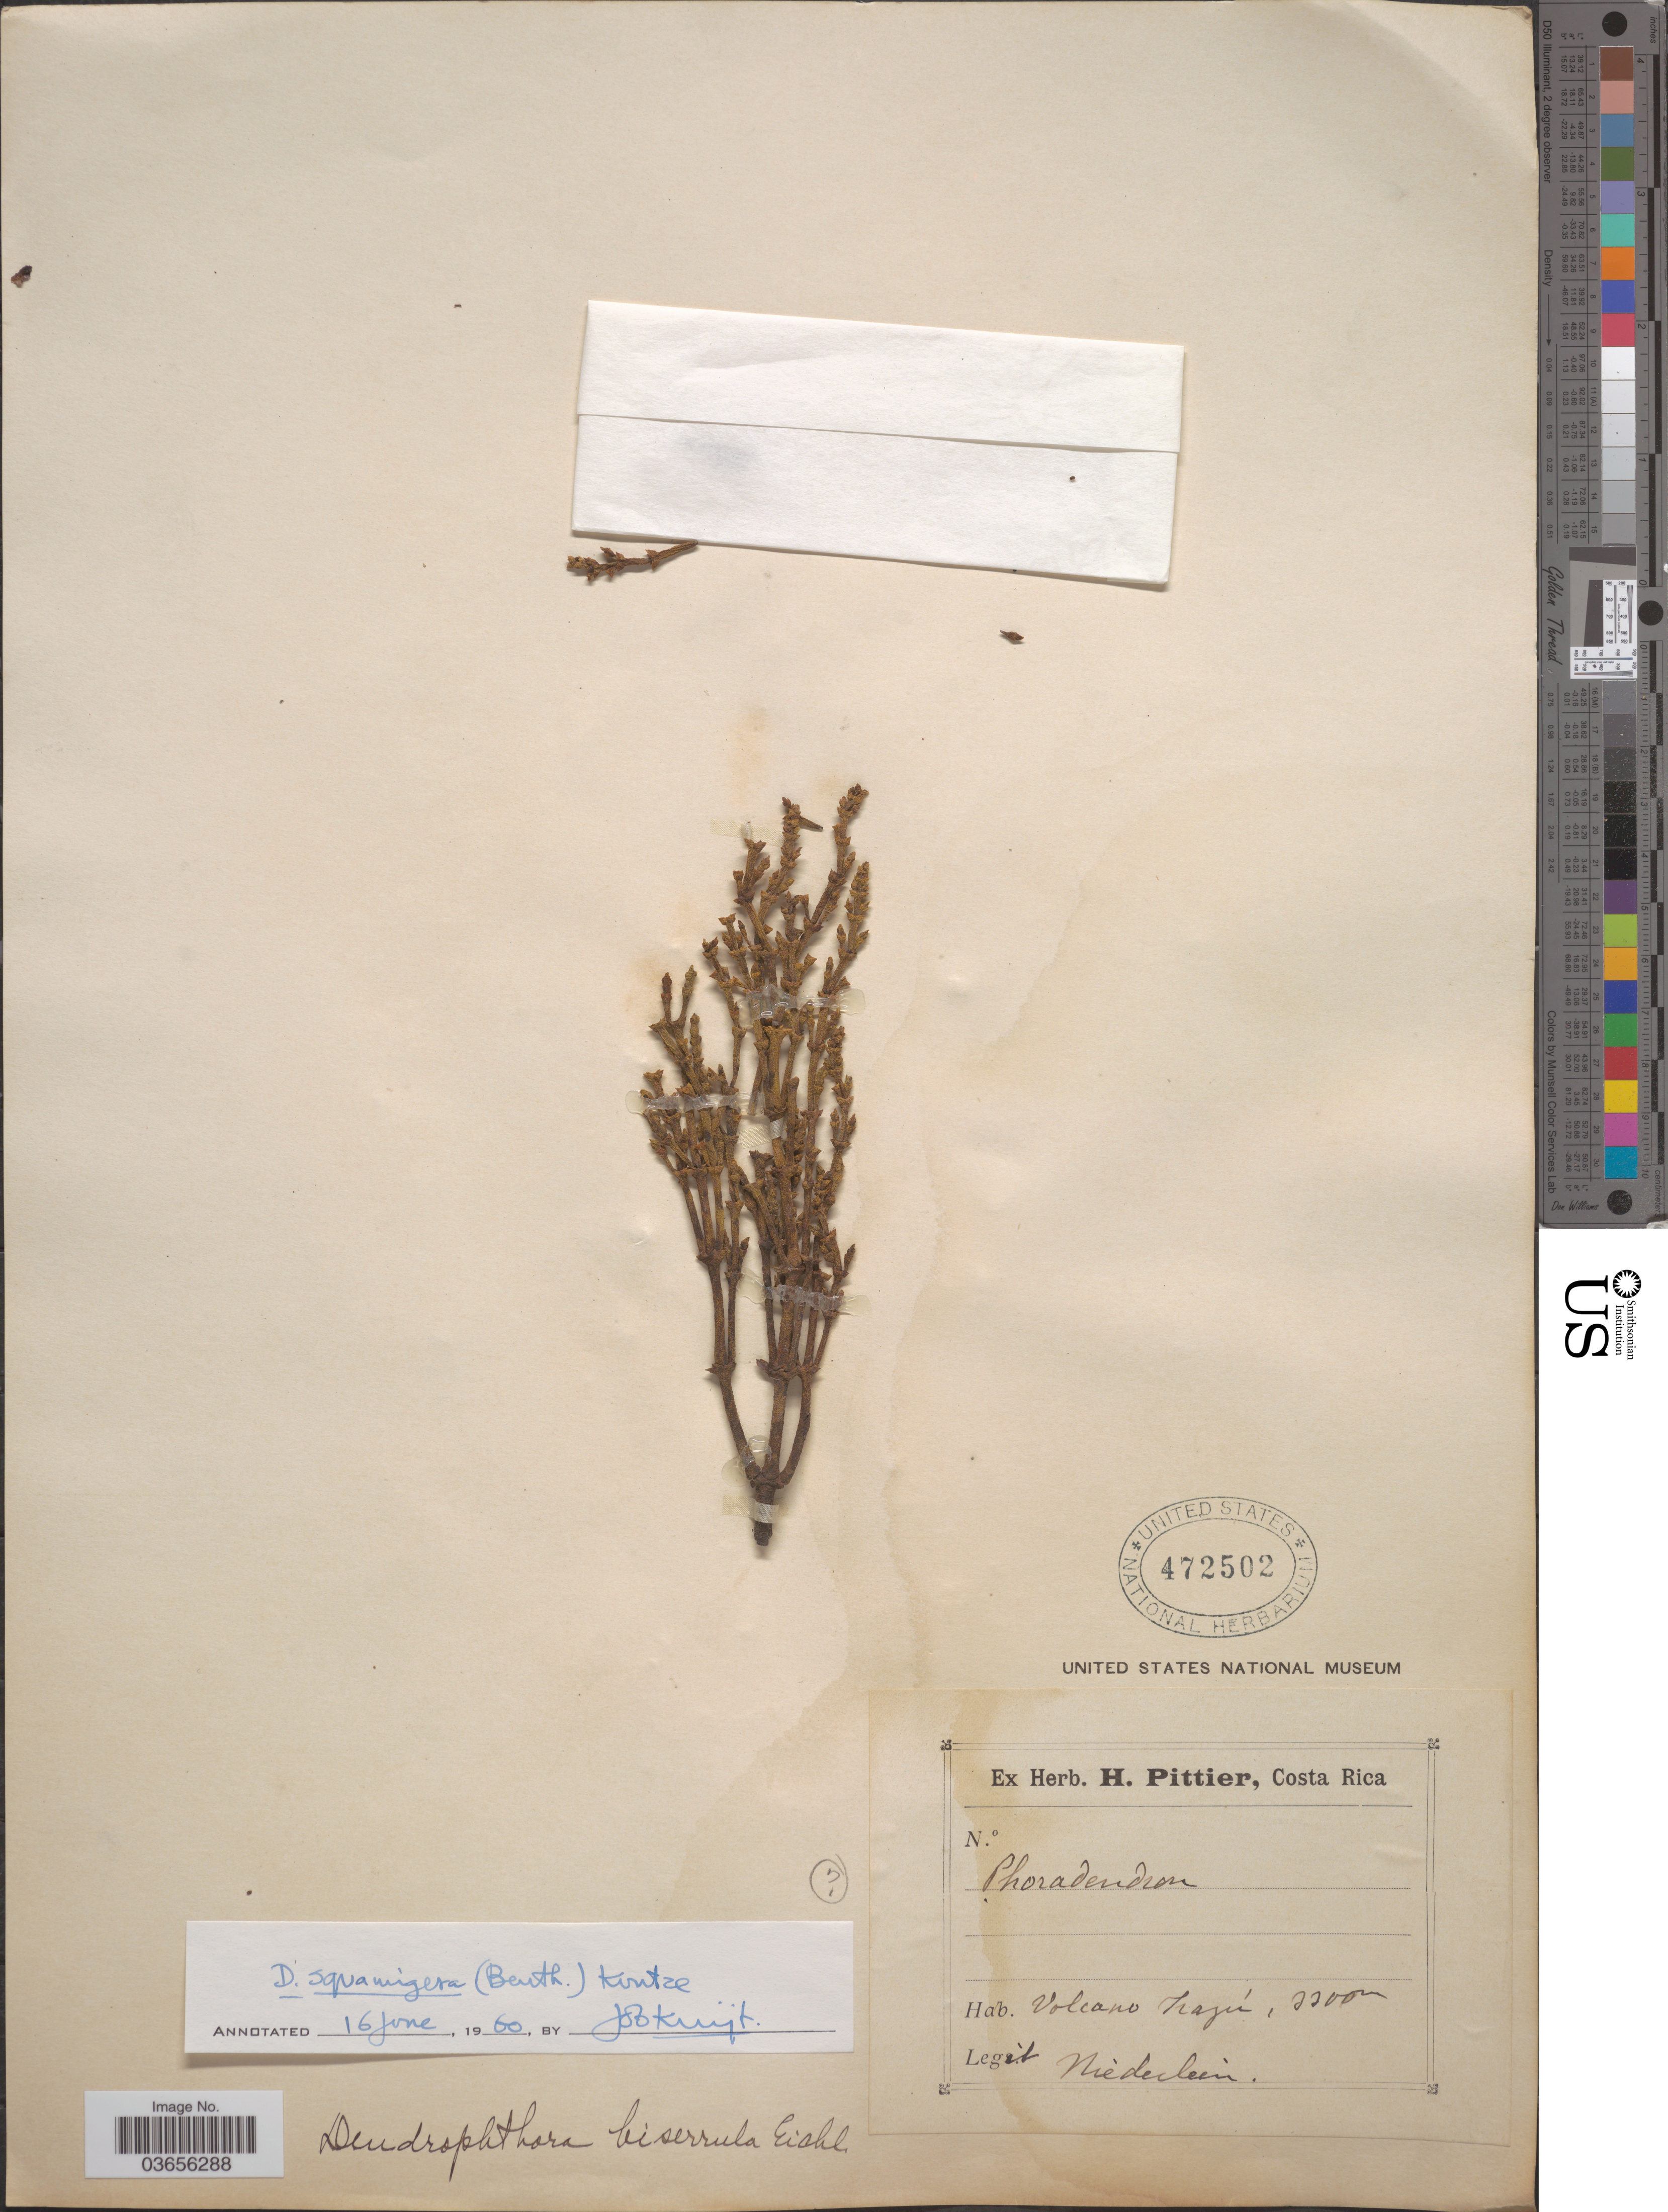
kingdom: Plantae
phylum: Tracheophyta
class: Magnoliopsida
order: Santalales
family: Viscaceae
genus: Dendrophthora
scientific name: Dendrophthora squamigera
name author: (Benth.) Kuntze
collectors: Niederlein, --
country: Costa Rica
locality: Volcano Irazú.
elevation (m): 3300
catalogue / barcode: US 472502